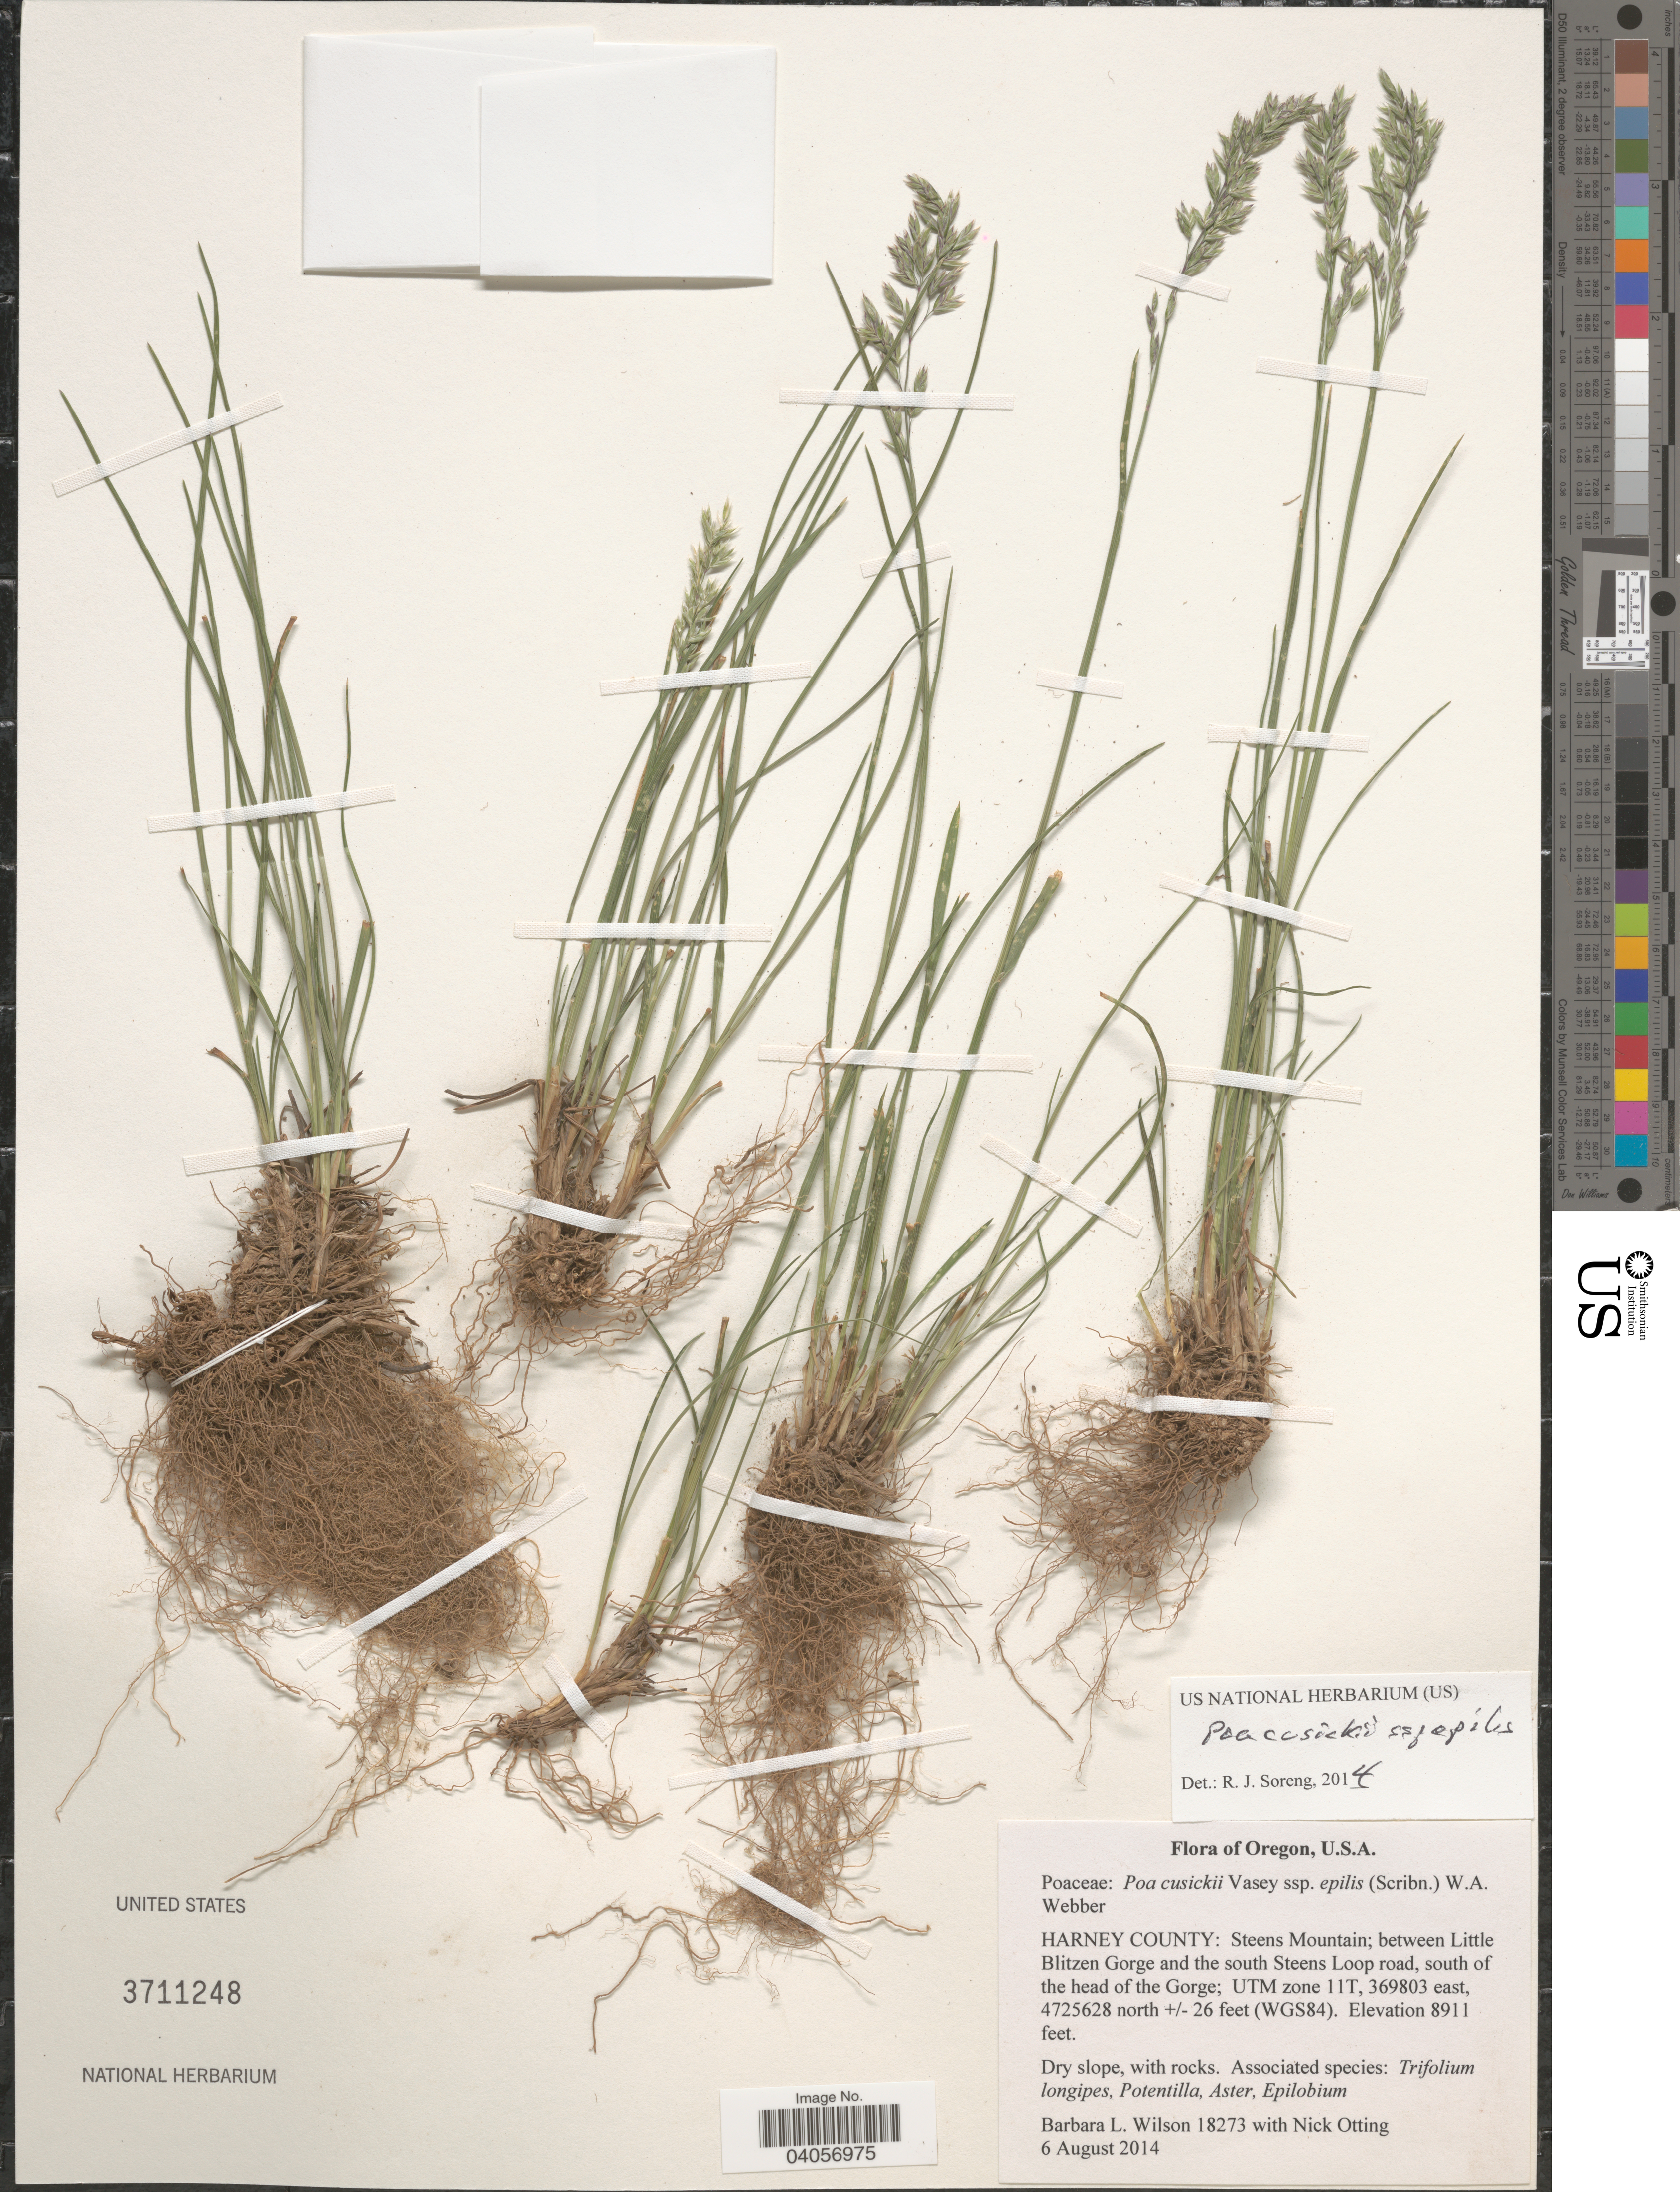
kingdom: Plantae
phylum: Tracheophyta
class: Liliopsida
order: Poales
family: Poaceae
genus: Poa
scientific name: Poa cusickii subsp. epilis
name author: (Scribn.) W.A. Weber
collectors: B. L. Wilson & N. Otting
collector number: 18273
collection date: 2014-08-06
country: United States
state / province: Oregon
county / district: Harney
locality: Harney County: Steens Mountain; between Little Blitzen Gorge and the south Steens Loop road, south of the head of the Gorge; UTM zone 11T, +/- 26 feet (WGS84).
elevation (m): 2716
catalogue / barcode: US 3711248